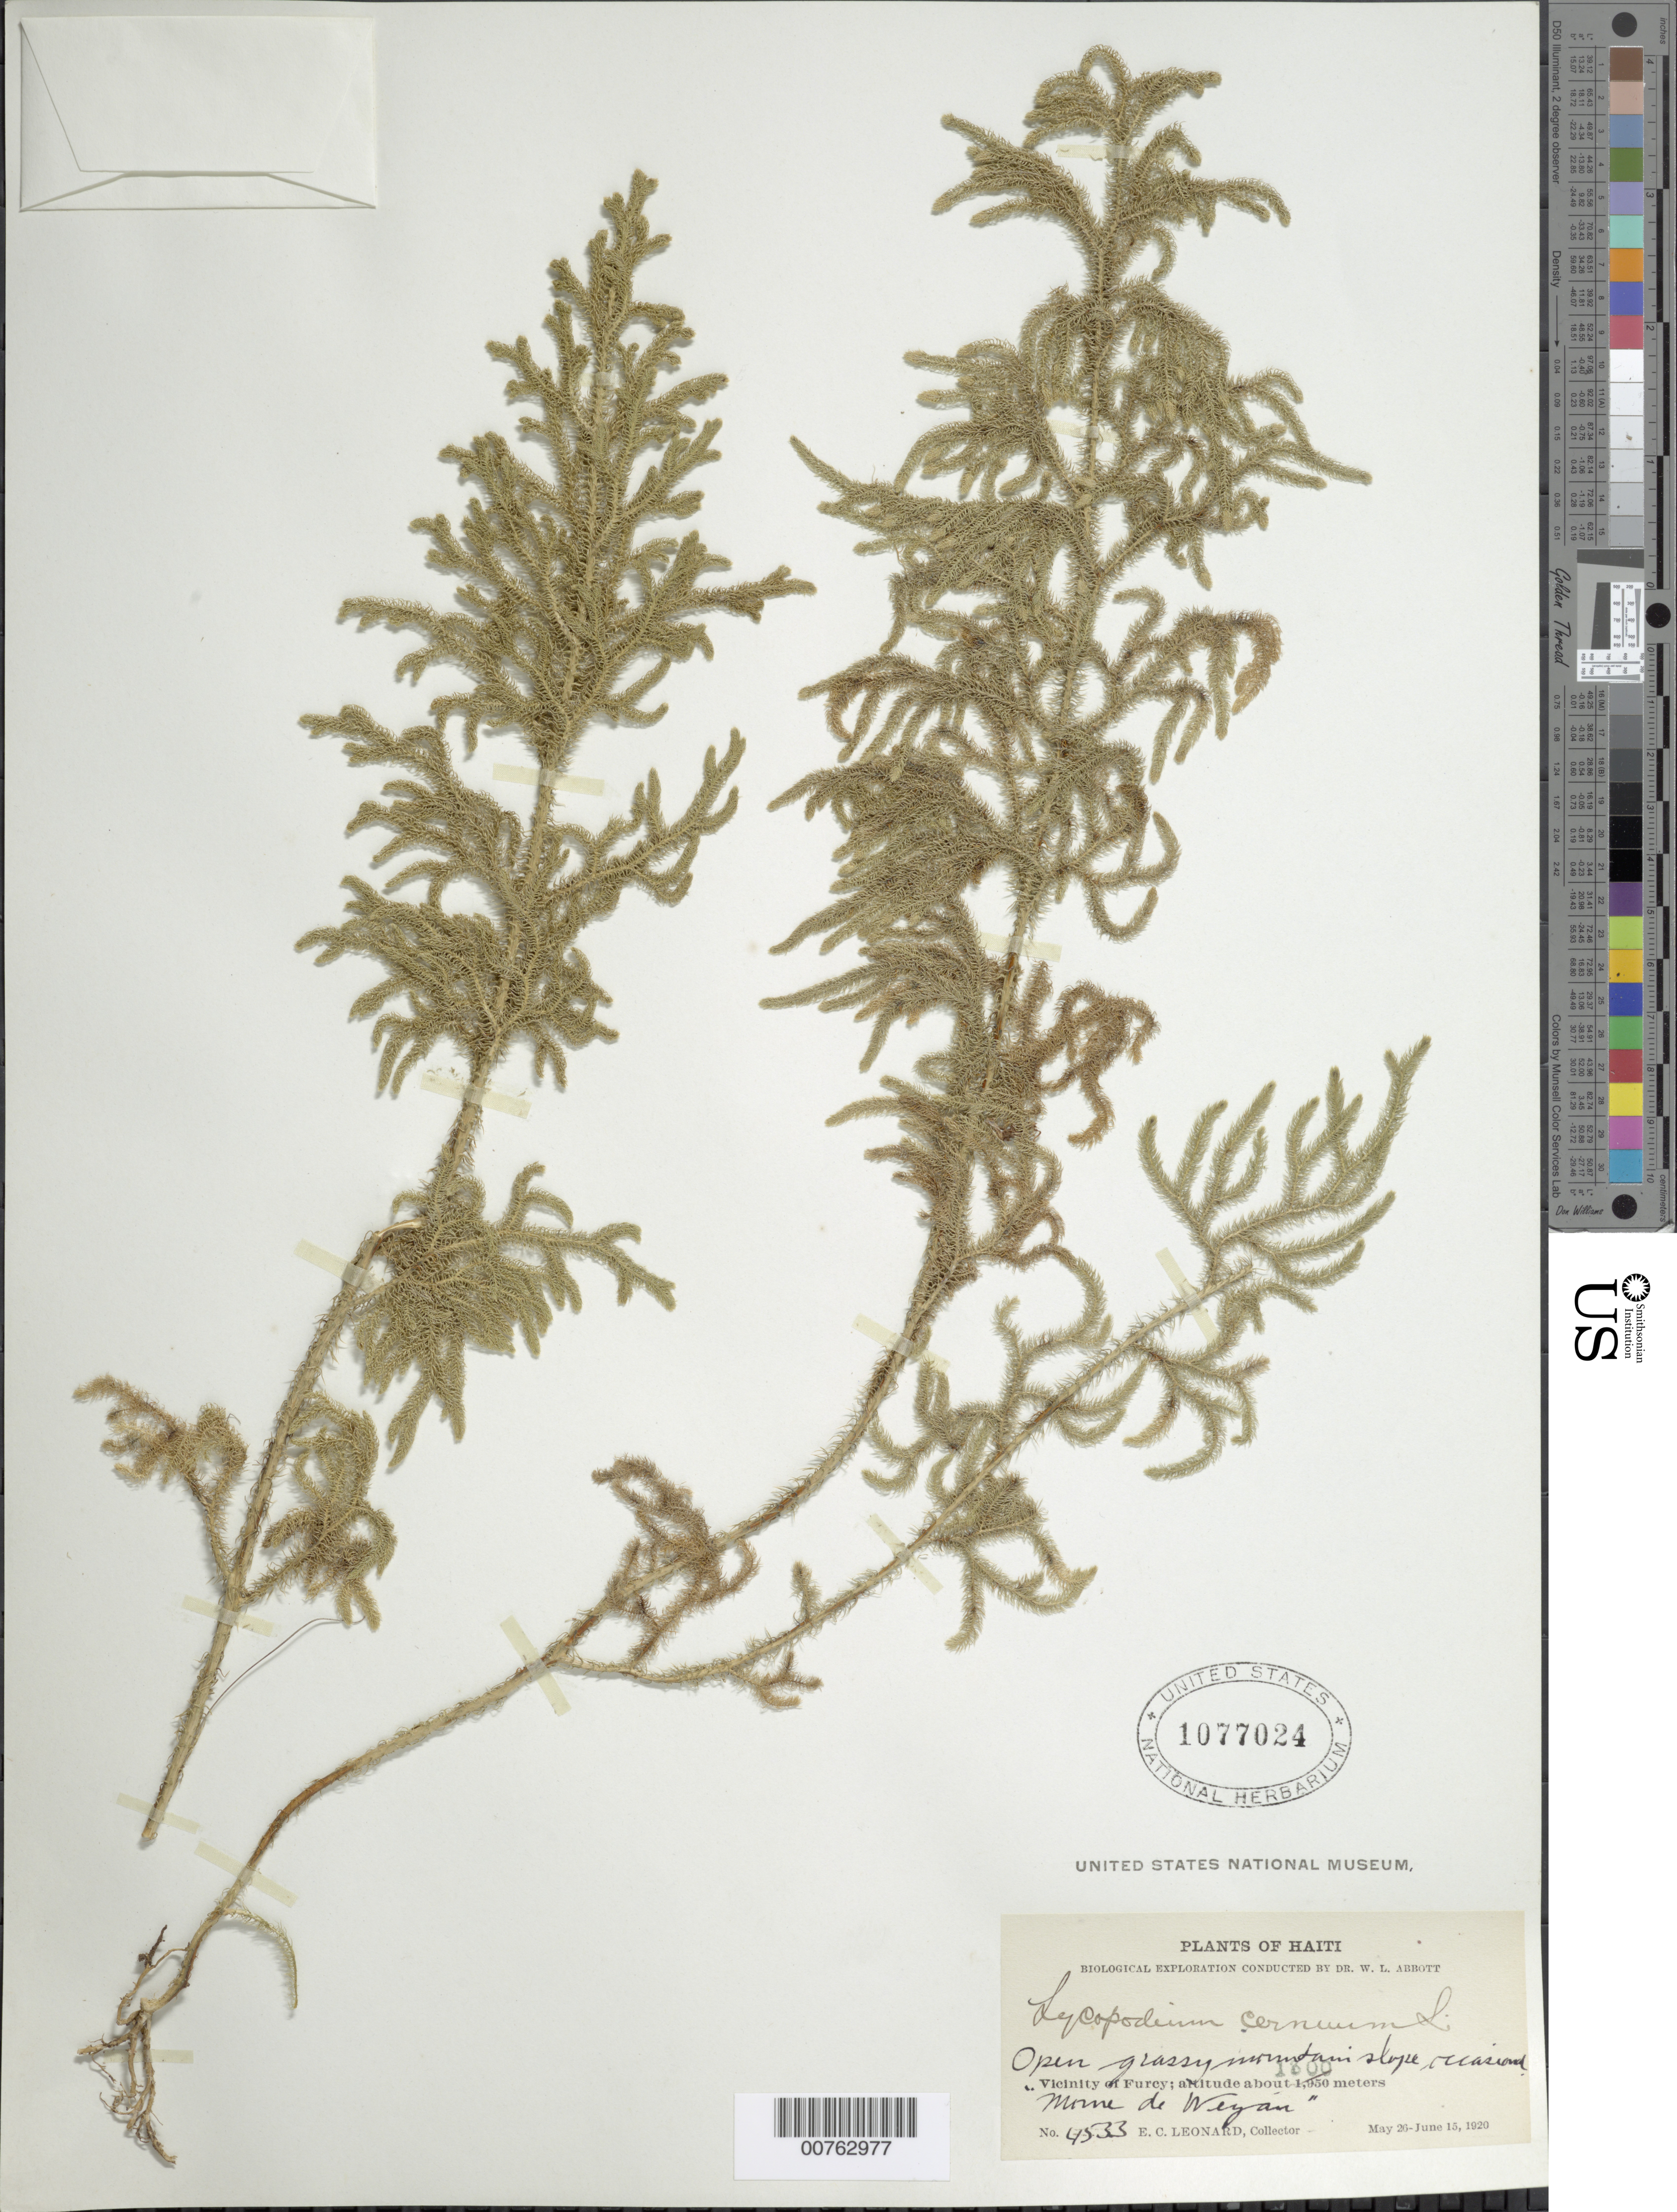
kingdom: Plantae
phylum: Tracheophyta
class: Lycopodiopsida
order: Lycopodiales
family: Lycopodiaceae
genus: Palhinhaea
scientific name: Palhinhaea cernua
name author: (L.) Vasc. & Franco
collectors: E. C. Leonard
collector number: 4533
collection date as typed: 26 May 1920 to 15 Jun 1920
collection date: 1920-05-26/1920-06-15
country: Haiti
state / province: Ouest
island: Hispaniola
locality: Vicinity of Furcy: Mome de Wezani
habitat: Open grassy mountain slope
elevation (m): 1950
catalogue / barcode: US 1077024